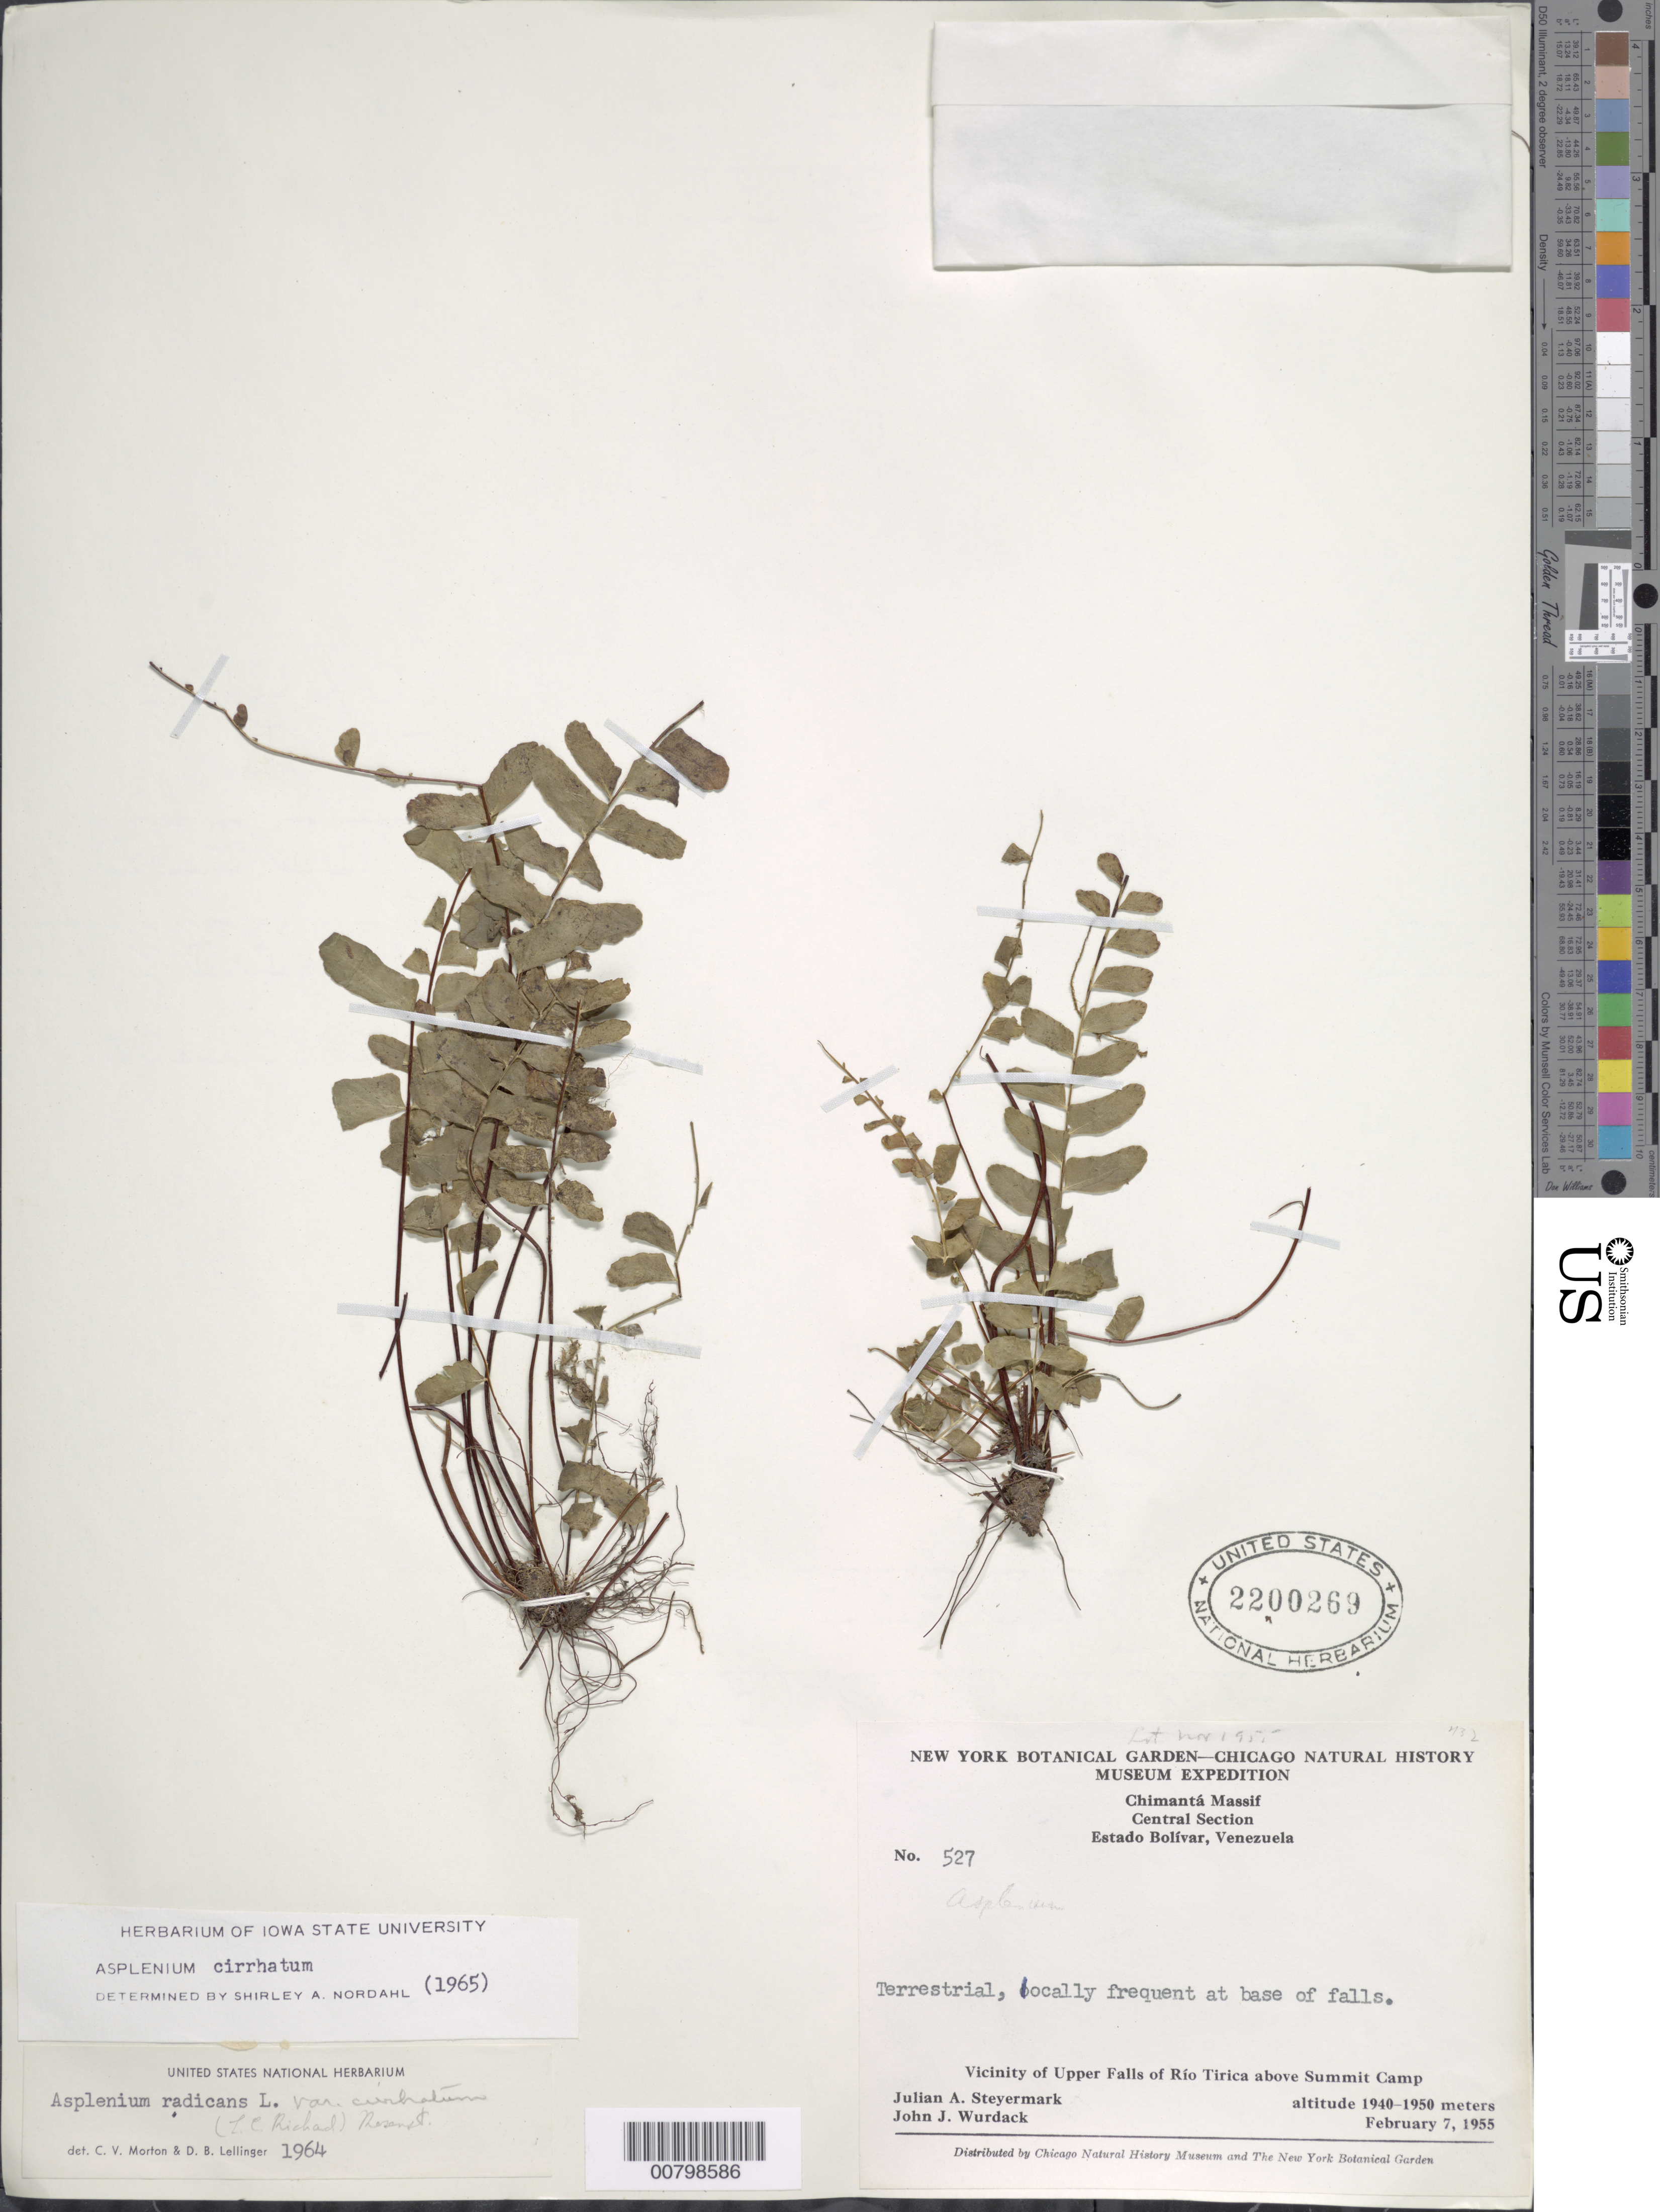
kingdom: Plantae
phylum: Tracheophyta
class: Polypodiopsida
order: Polypodiales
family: Aspleniaceae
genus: Asplenium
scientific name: Asplenium radicans var. cirrhatum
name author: (Rich. ex Willd.) Rosenst.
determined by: Morton, C. V.; Lellinger, D. B.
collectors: J. Steyermark & J. J. Wurdack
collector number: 55 527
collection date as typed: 7-Feb-55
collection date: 1955-02-07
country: Venezuela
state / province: Bolívar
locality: Chimantá Massif, Upper Falls of Río Tirica above Summit Camp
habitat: Base of falls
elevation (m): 1940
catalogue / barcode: US 2200269